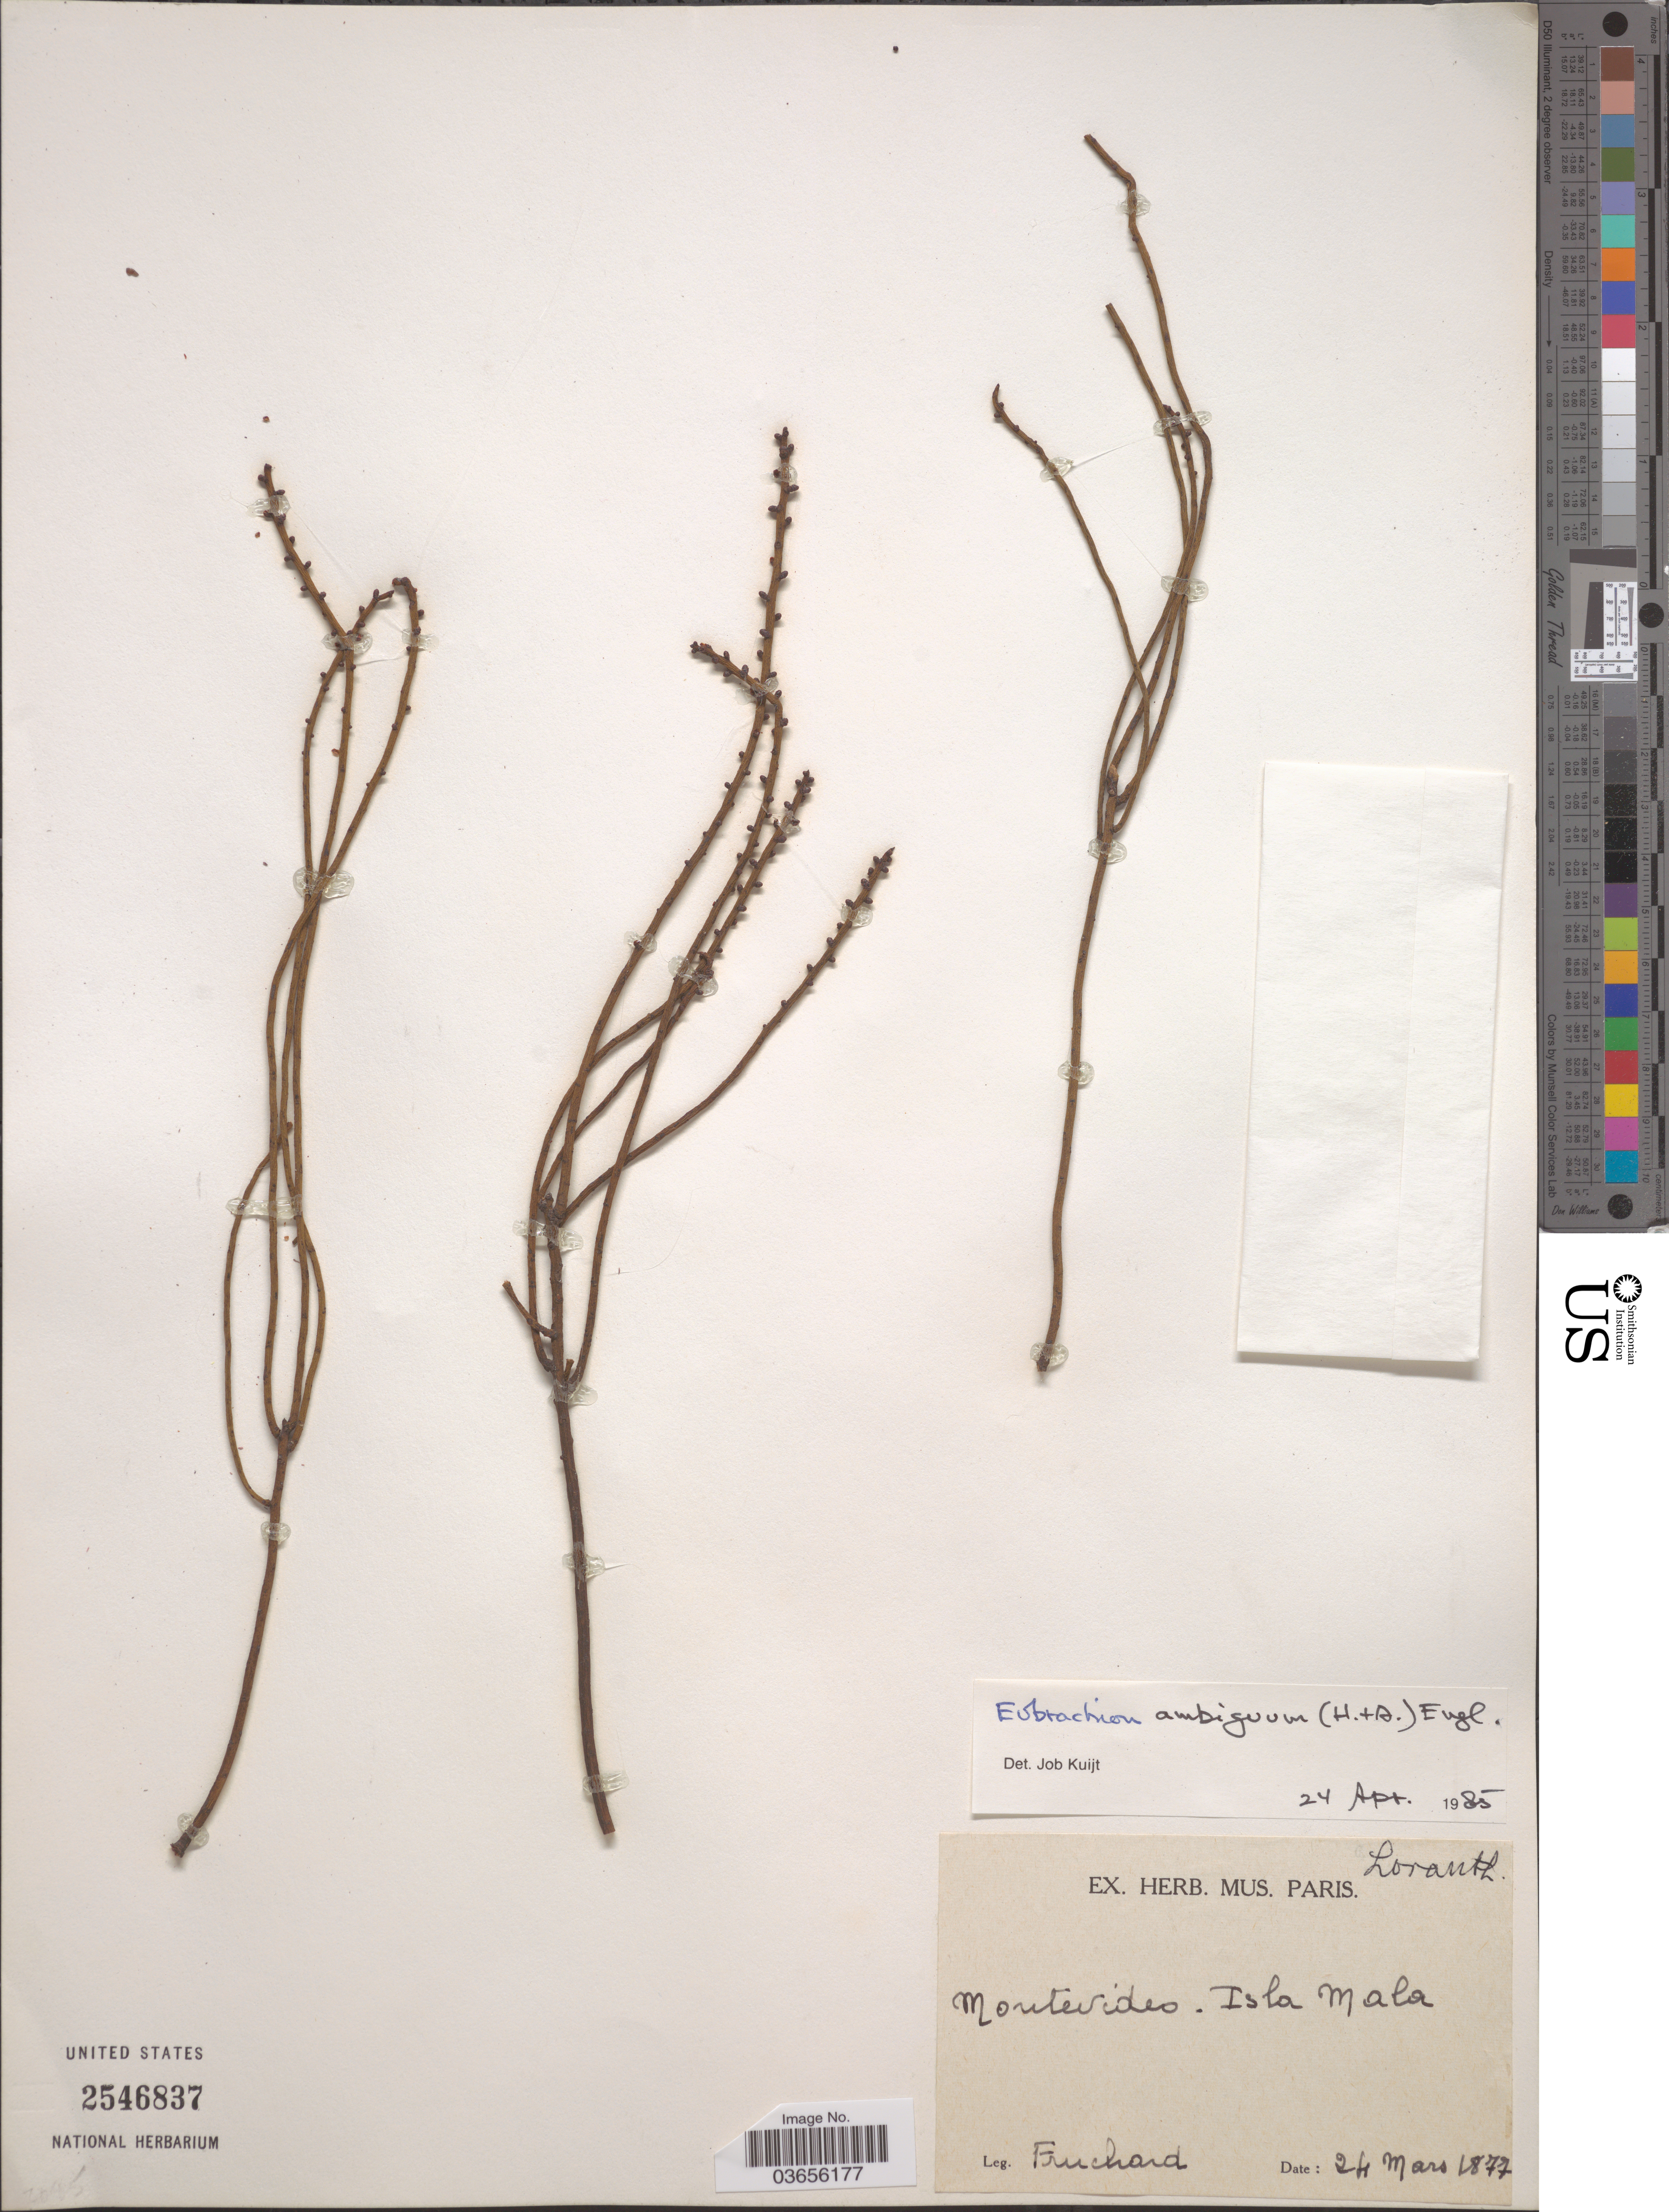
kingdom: Plantae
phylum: Tracheophyta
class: Magnoliopsida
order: Santalales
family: Santalaceae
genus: Eubrachion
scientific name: Eubrachion ambiguum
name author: (Hook. & Arn.) Engl.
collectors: -. Fruchard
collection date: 1877-03-24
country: Uruguay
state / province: Montevideo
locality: Isla Mala.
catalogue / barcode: US 2546837